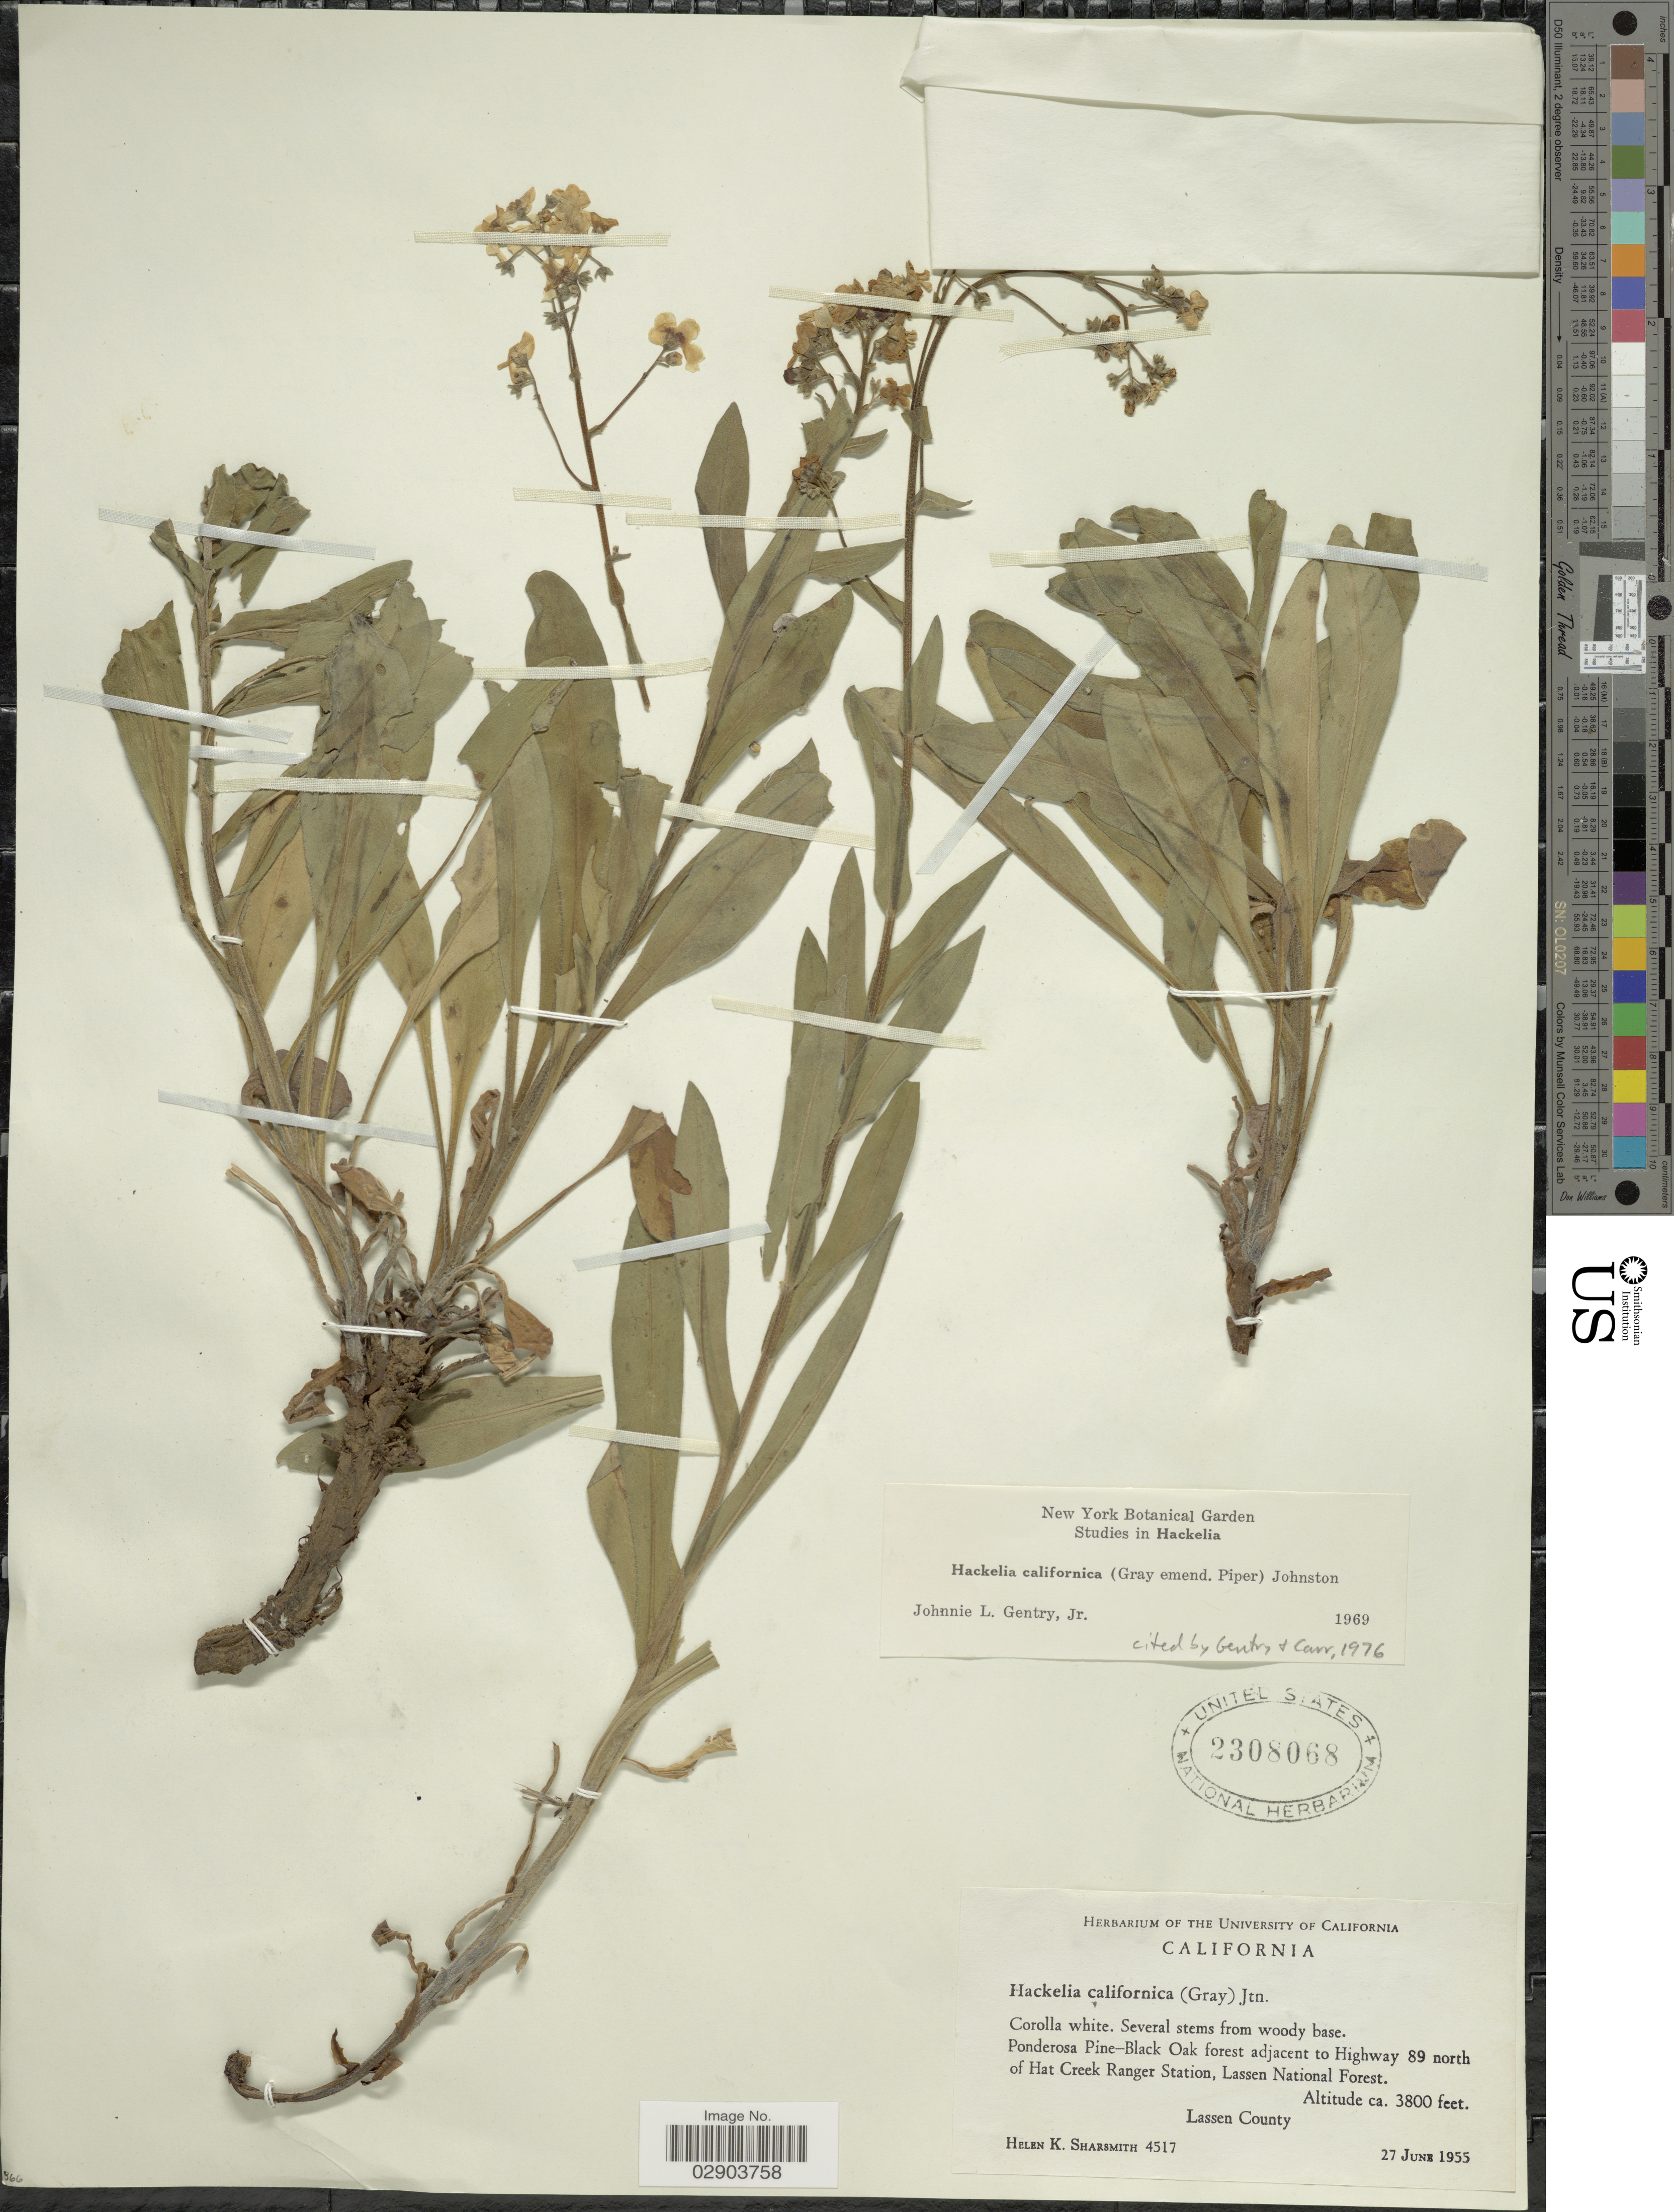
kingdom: Plantae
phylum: Tracheophyta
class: Magnoliopsida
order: Boraginales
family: Boraginaceae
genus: Hackelia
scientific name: Hackelia californica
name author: (A. Gray) I.M. Johnst.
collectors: H. Sharsmith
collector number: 4517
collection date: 1955-06-27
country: United States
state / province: California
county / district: Lassen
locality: Ponderosa Pine-Black Oak forest adjacent to Highway 89 north of Hat Creek Ranger Station, Lassen National Forest, Lassen County.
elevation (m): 1158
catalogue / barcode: US 2308068